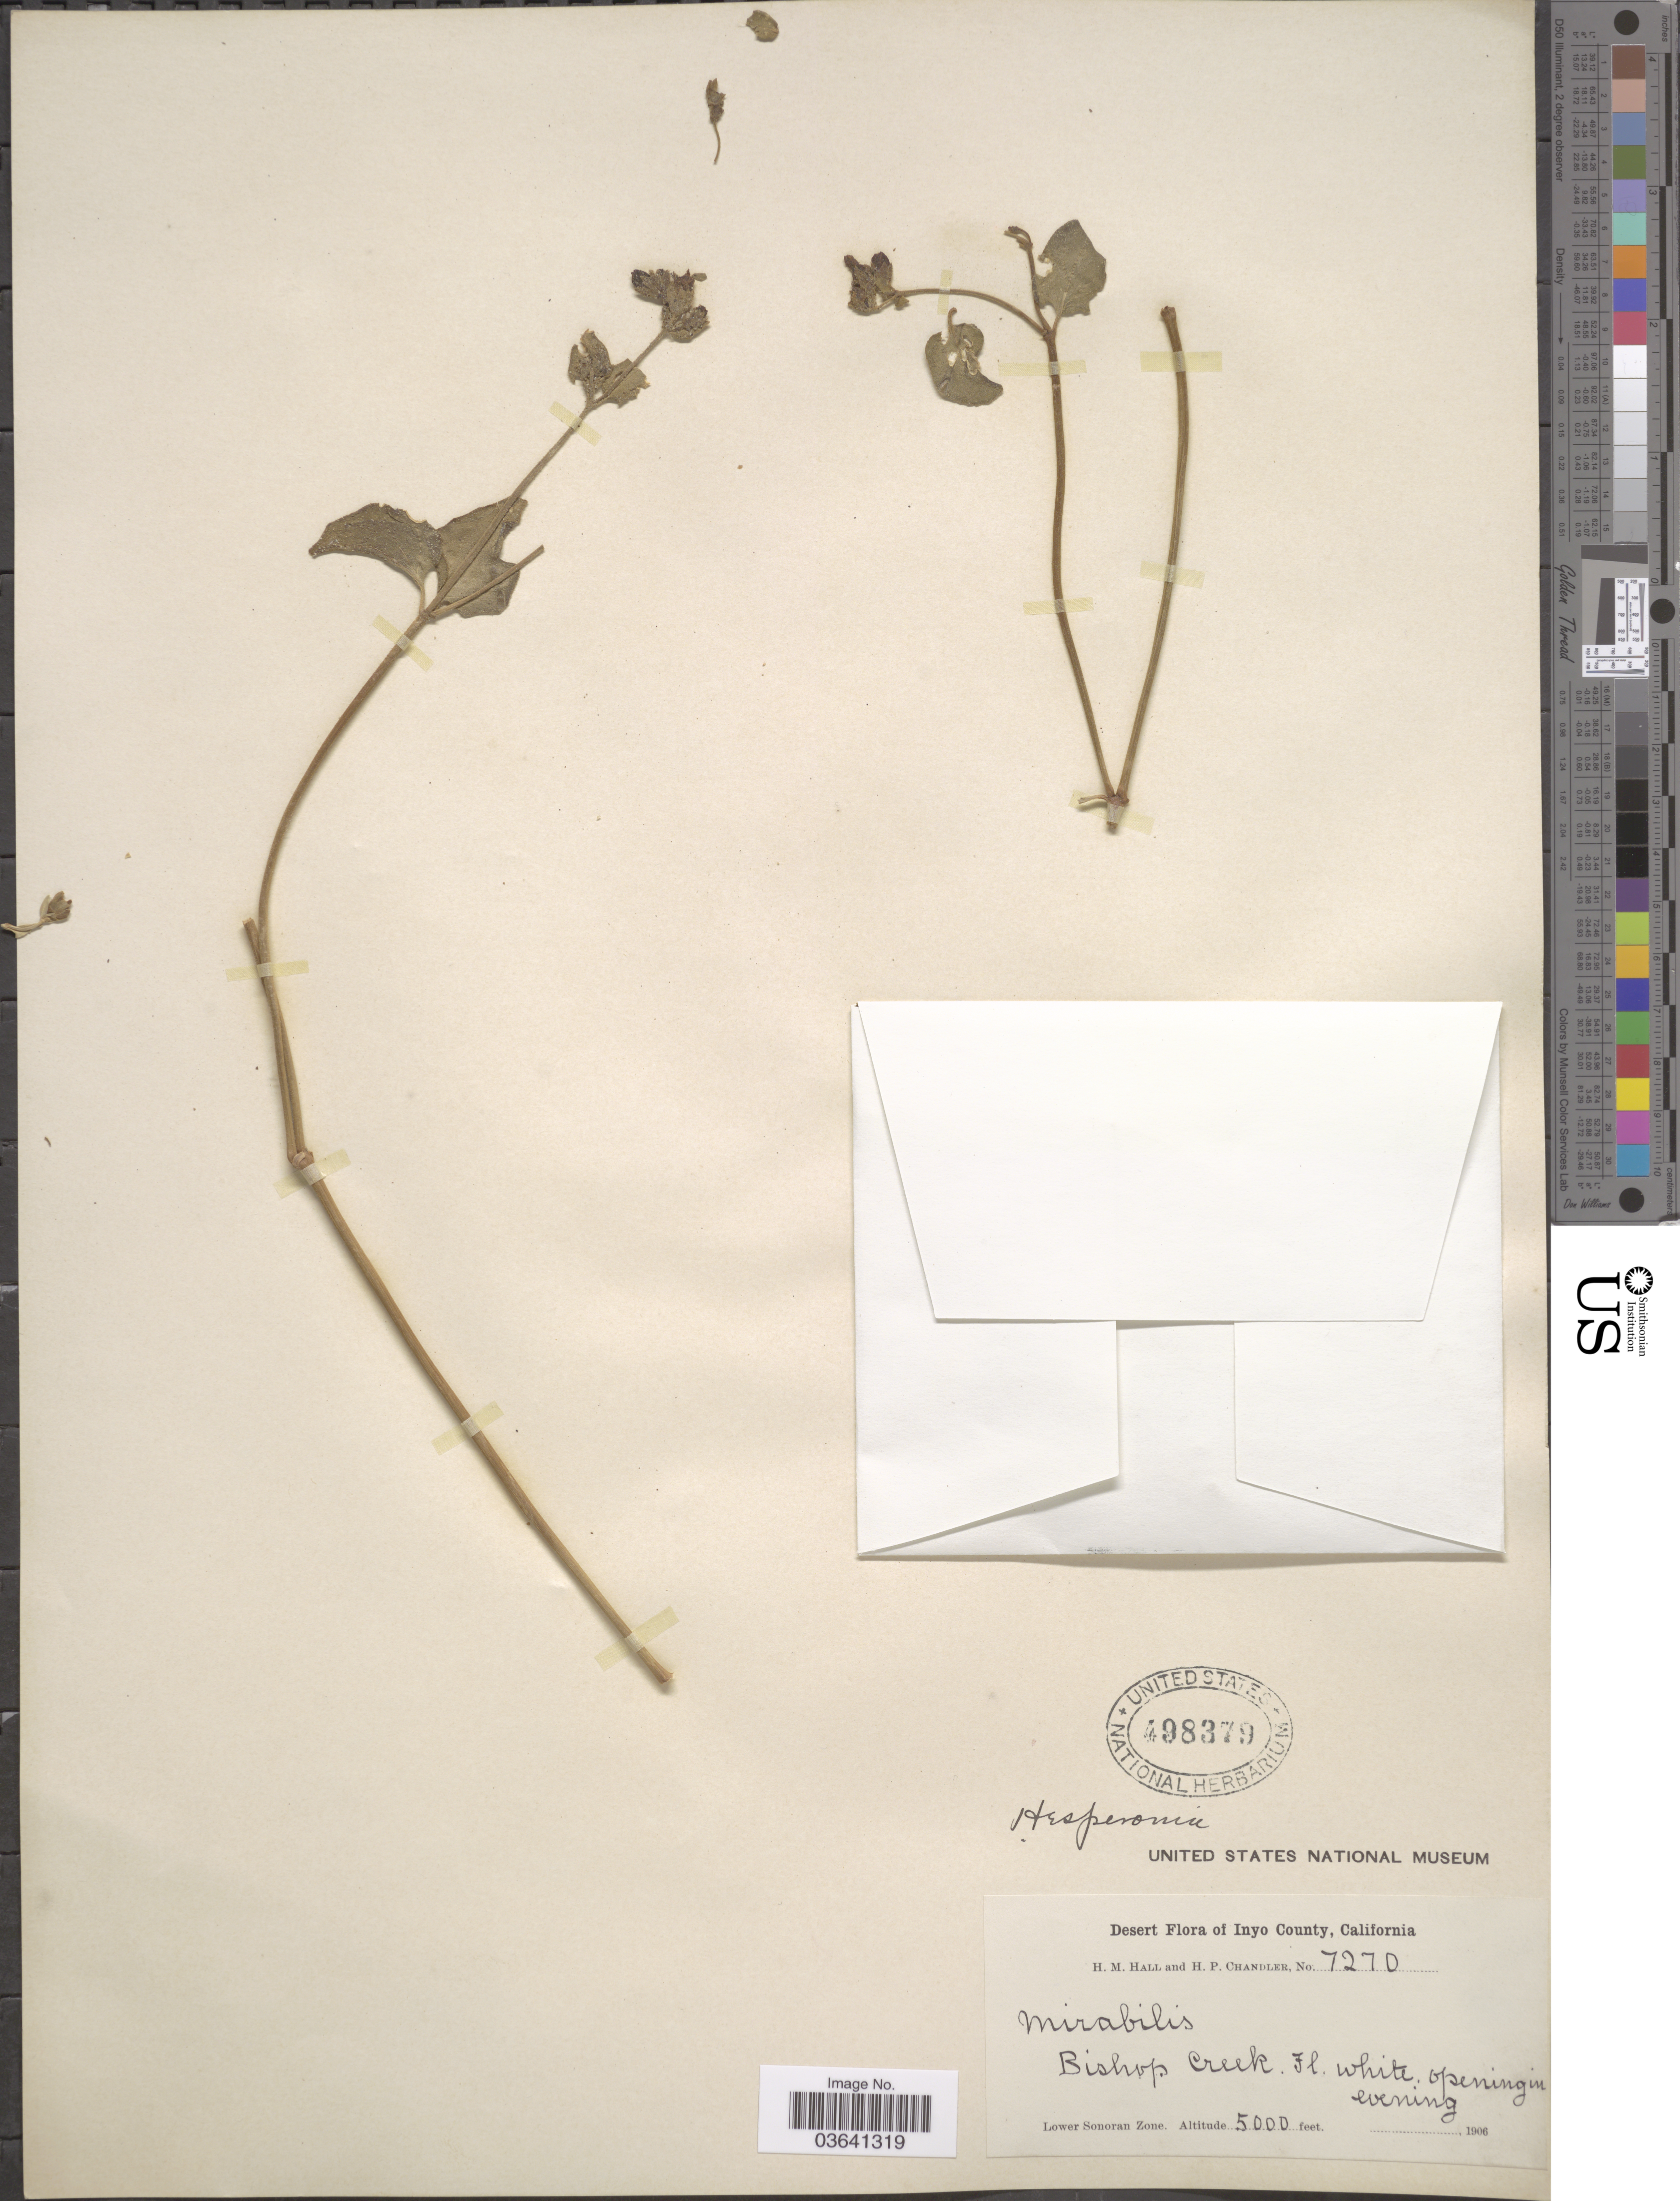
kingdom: Plantae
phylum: Tracheophyta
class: Magnoliopsida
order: Caryophyllales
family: Nyctaginaceae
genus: Mirabilis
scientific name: Mirabilis sp.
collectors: H. M. Hall & H. Chandler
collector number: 7270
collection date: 1906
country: United States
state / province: California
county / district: Inyo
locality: Desert of Inyo County. Bishop Creek. Lower Sonoran Zone.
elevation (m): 1524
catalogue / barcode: US 498379